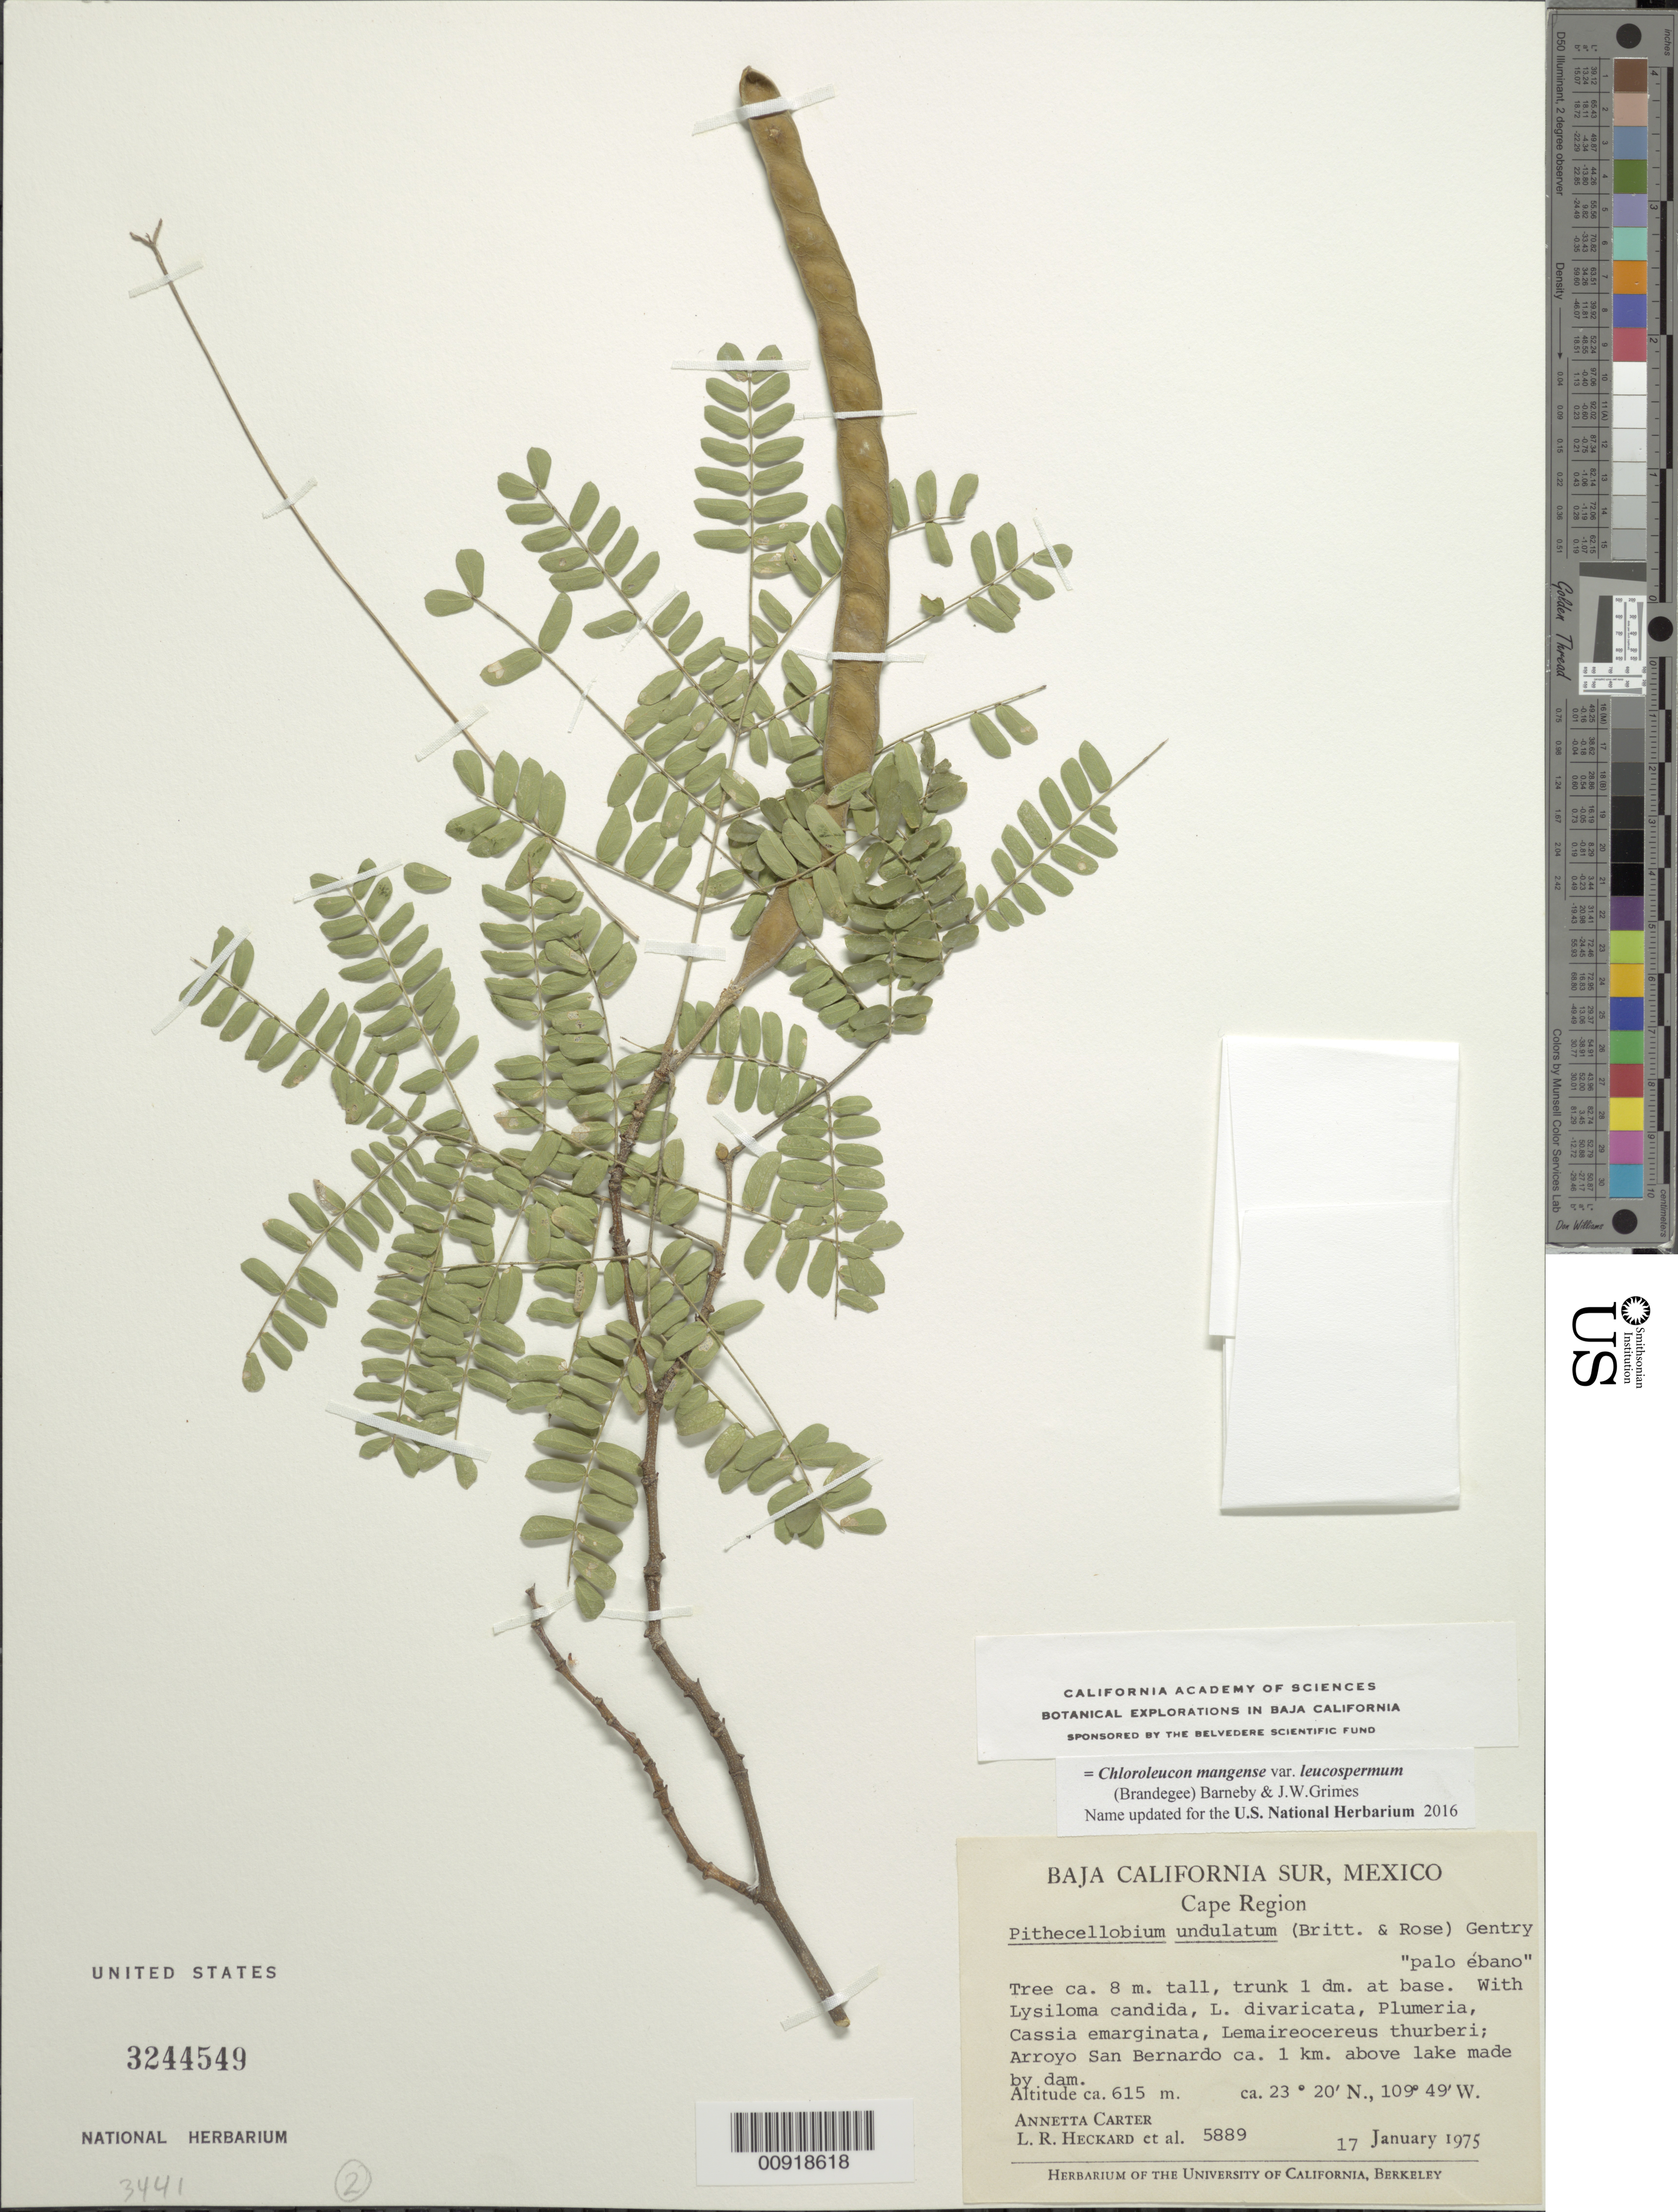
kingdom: Plantae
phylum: Tracheophyta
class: Magnoliopsida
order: Fabales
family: Fabaceae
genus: Chloroleucon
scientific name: Chloroleucon mangense var. leucospermum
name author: (Brandegee) Barneby & J.W. Grimes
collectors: A. Carter, L. R. Heckard & et al.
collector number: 5889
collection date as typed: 17 Jan 1975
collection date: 1975-01-17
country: Mexico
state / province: Baja California Sur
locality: Arroyo San Bernardo ca. 1 km. above lake made by dam. Baja California Sur, Cape Region.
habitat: With Lysiloma candida, L. divaricata, Plumeria, Cassia emarginata, Lemaireocereus thurberi.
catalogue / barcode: US 3244549